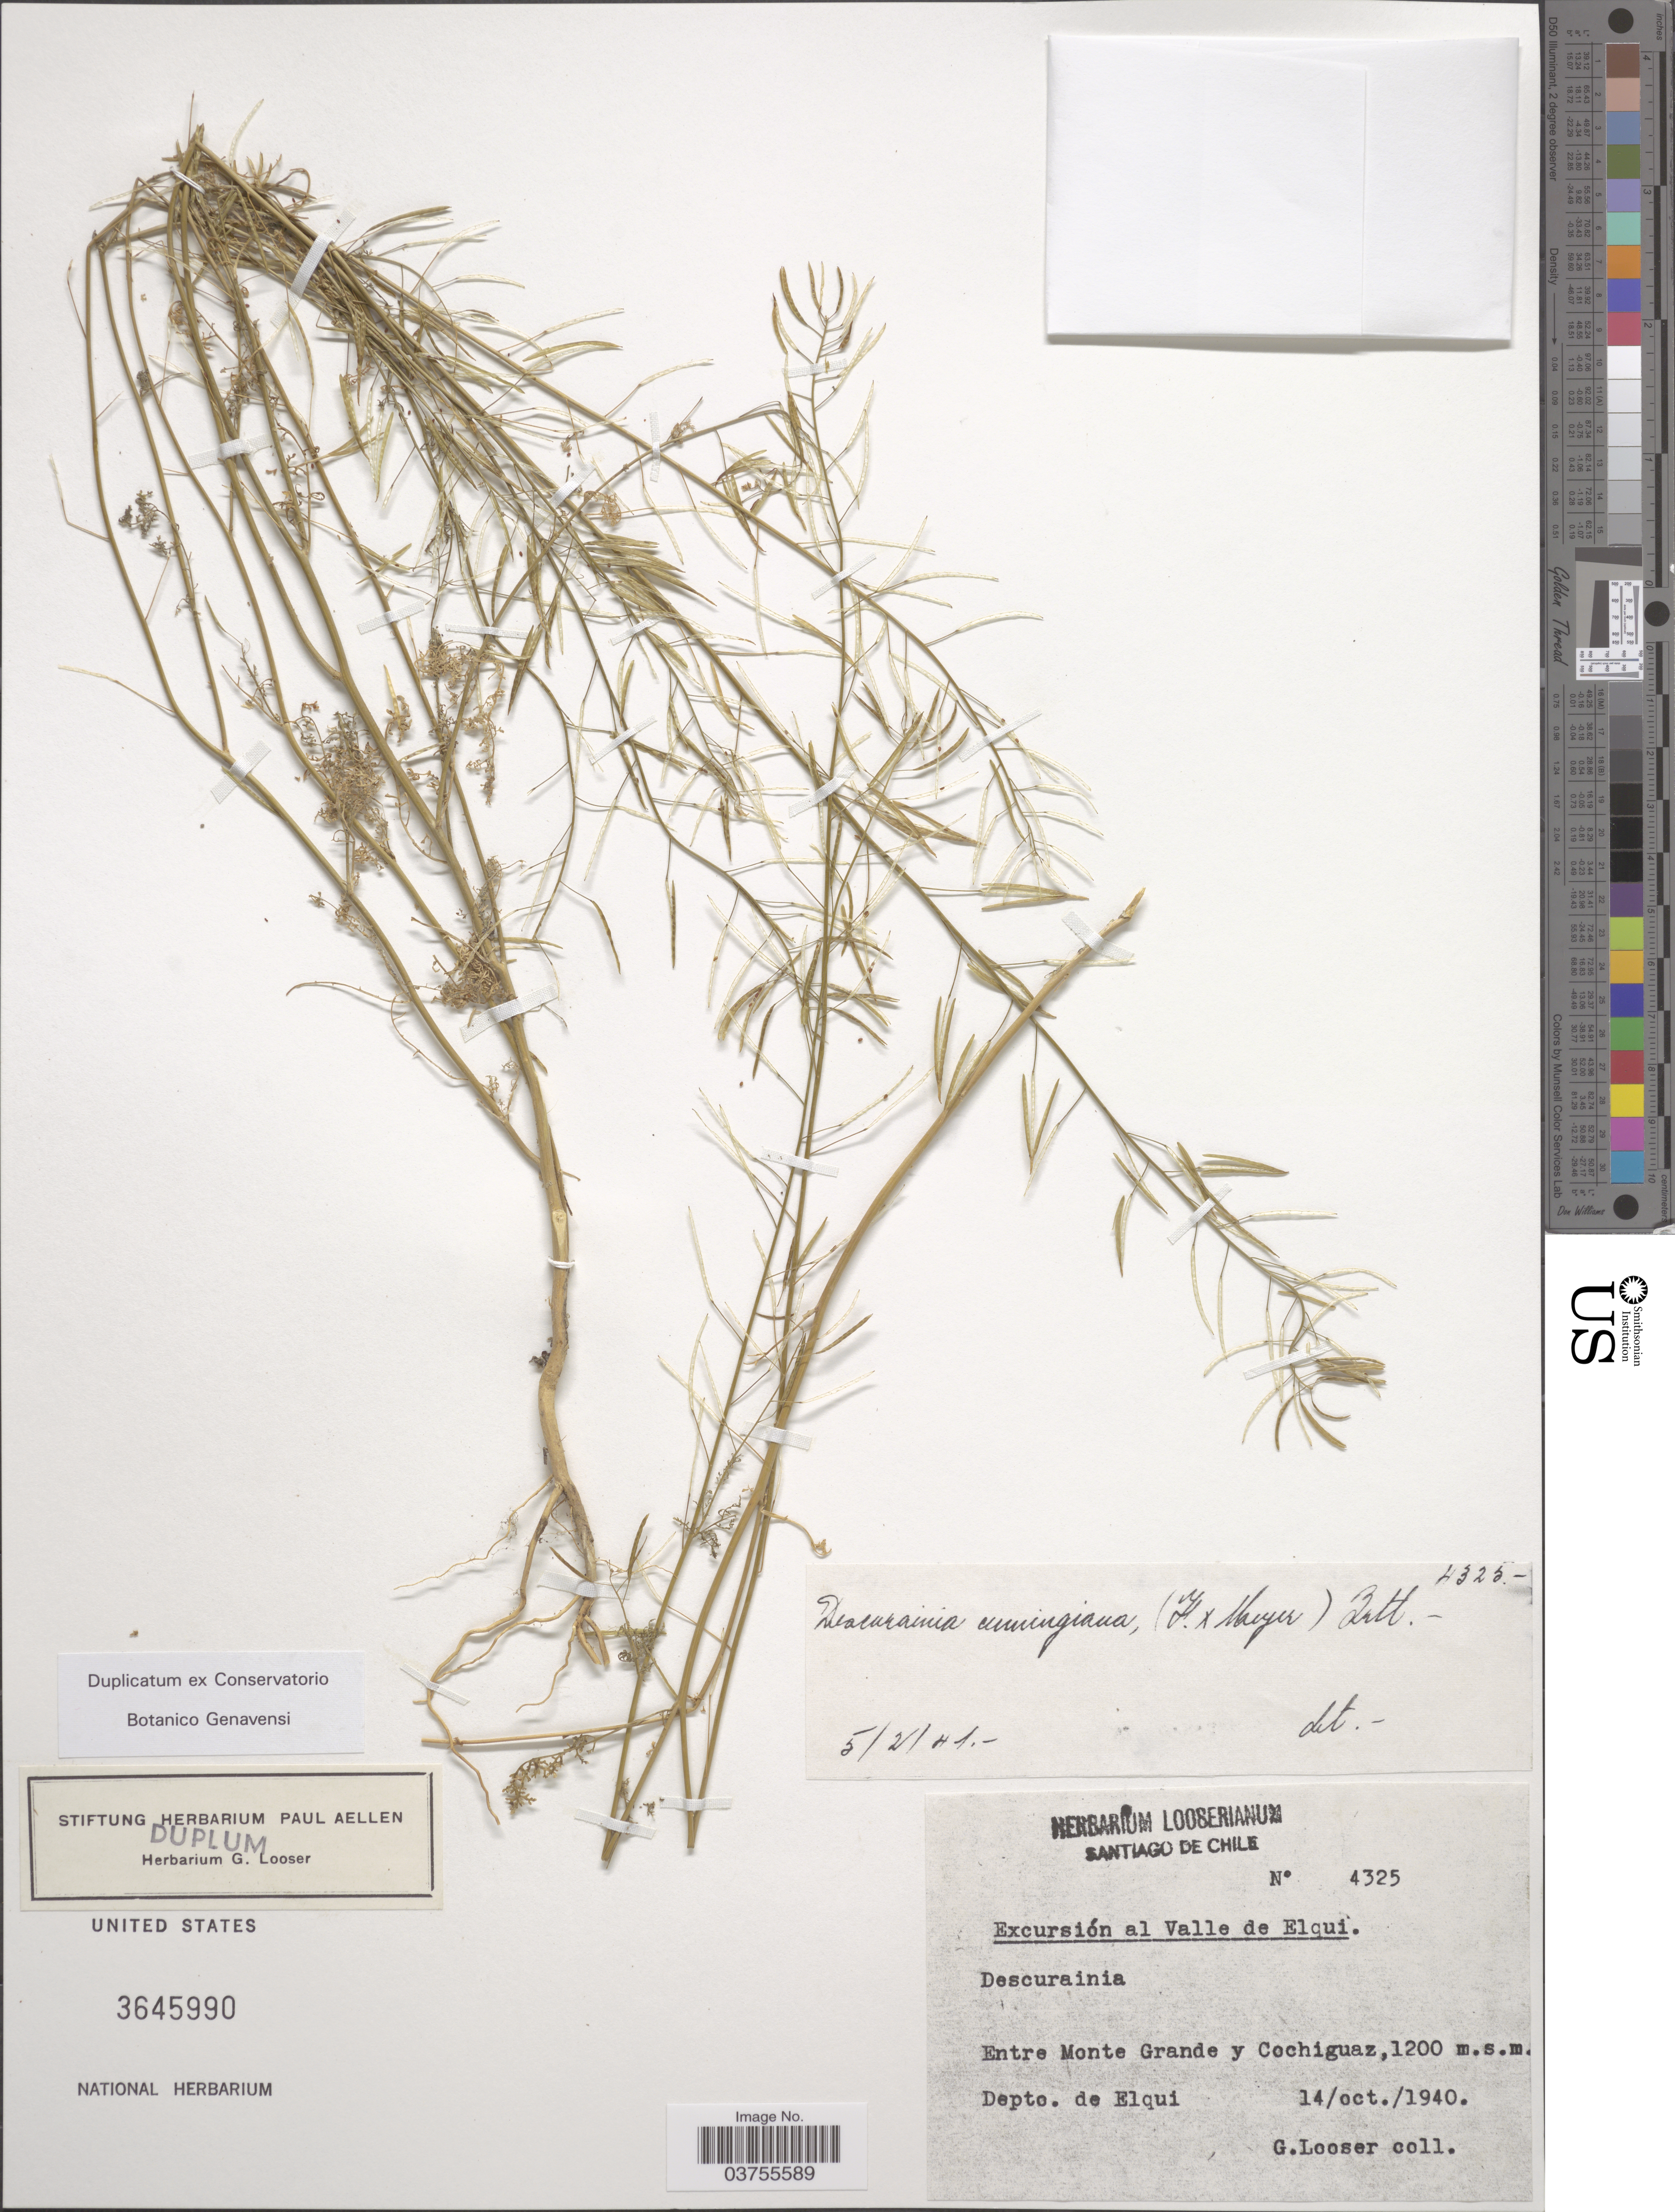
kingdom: Plantae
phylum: Tracheophyta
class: Magnoliopsida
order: Brassicales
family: Brassicaceae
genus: Descurainia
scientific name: Descurainia cumingiana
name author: (Fisch. et al.) Prantl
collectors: G. Looser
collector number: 4325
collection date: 1940-10-14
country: Chile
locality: Entre Monte Grande y Cochiguaz. Depto. de Elqui.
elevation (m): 1200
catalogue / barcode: US 3645990